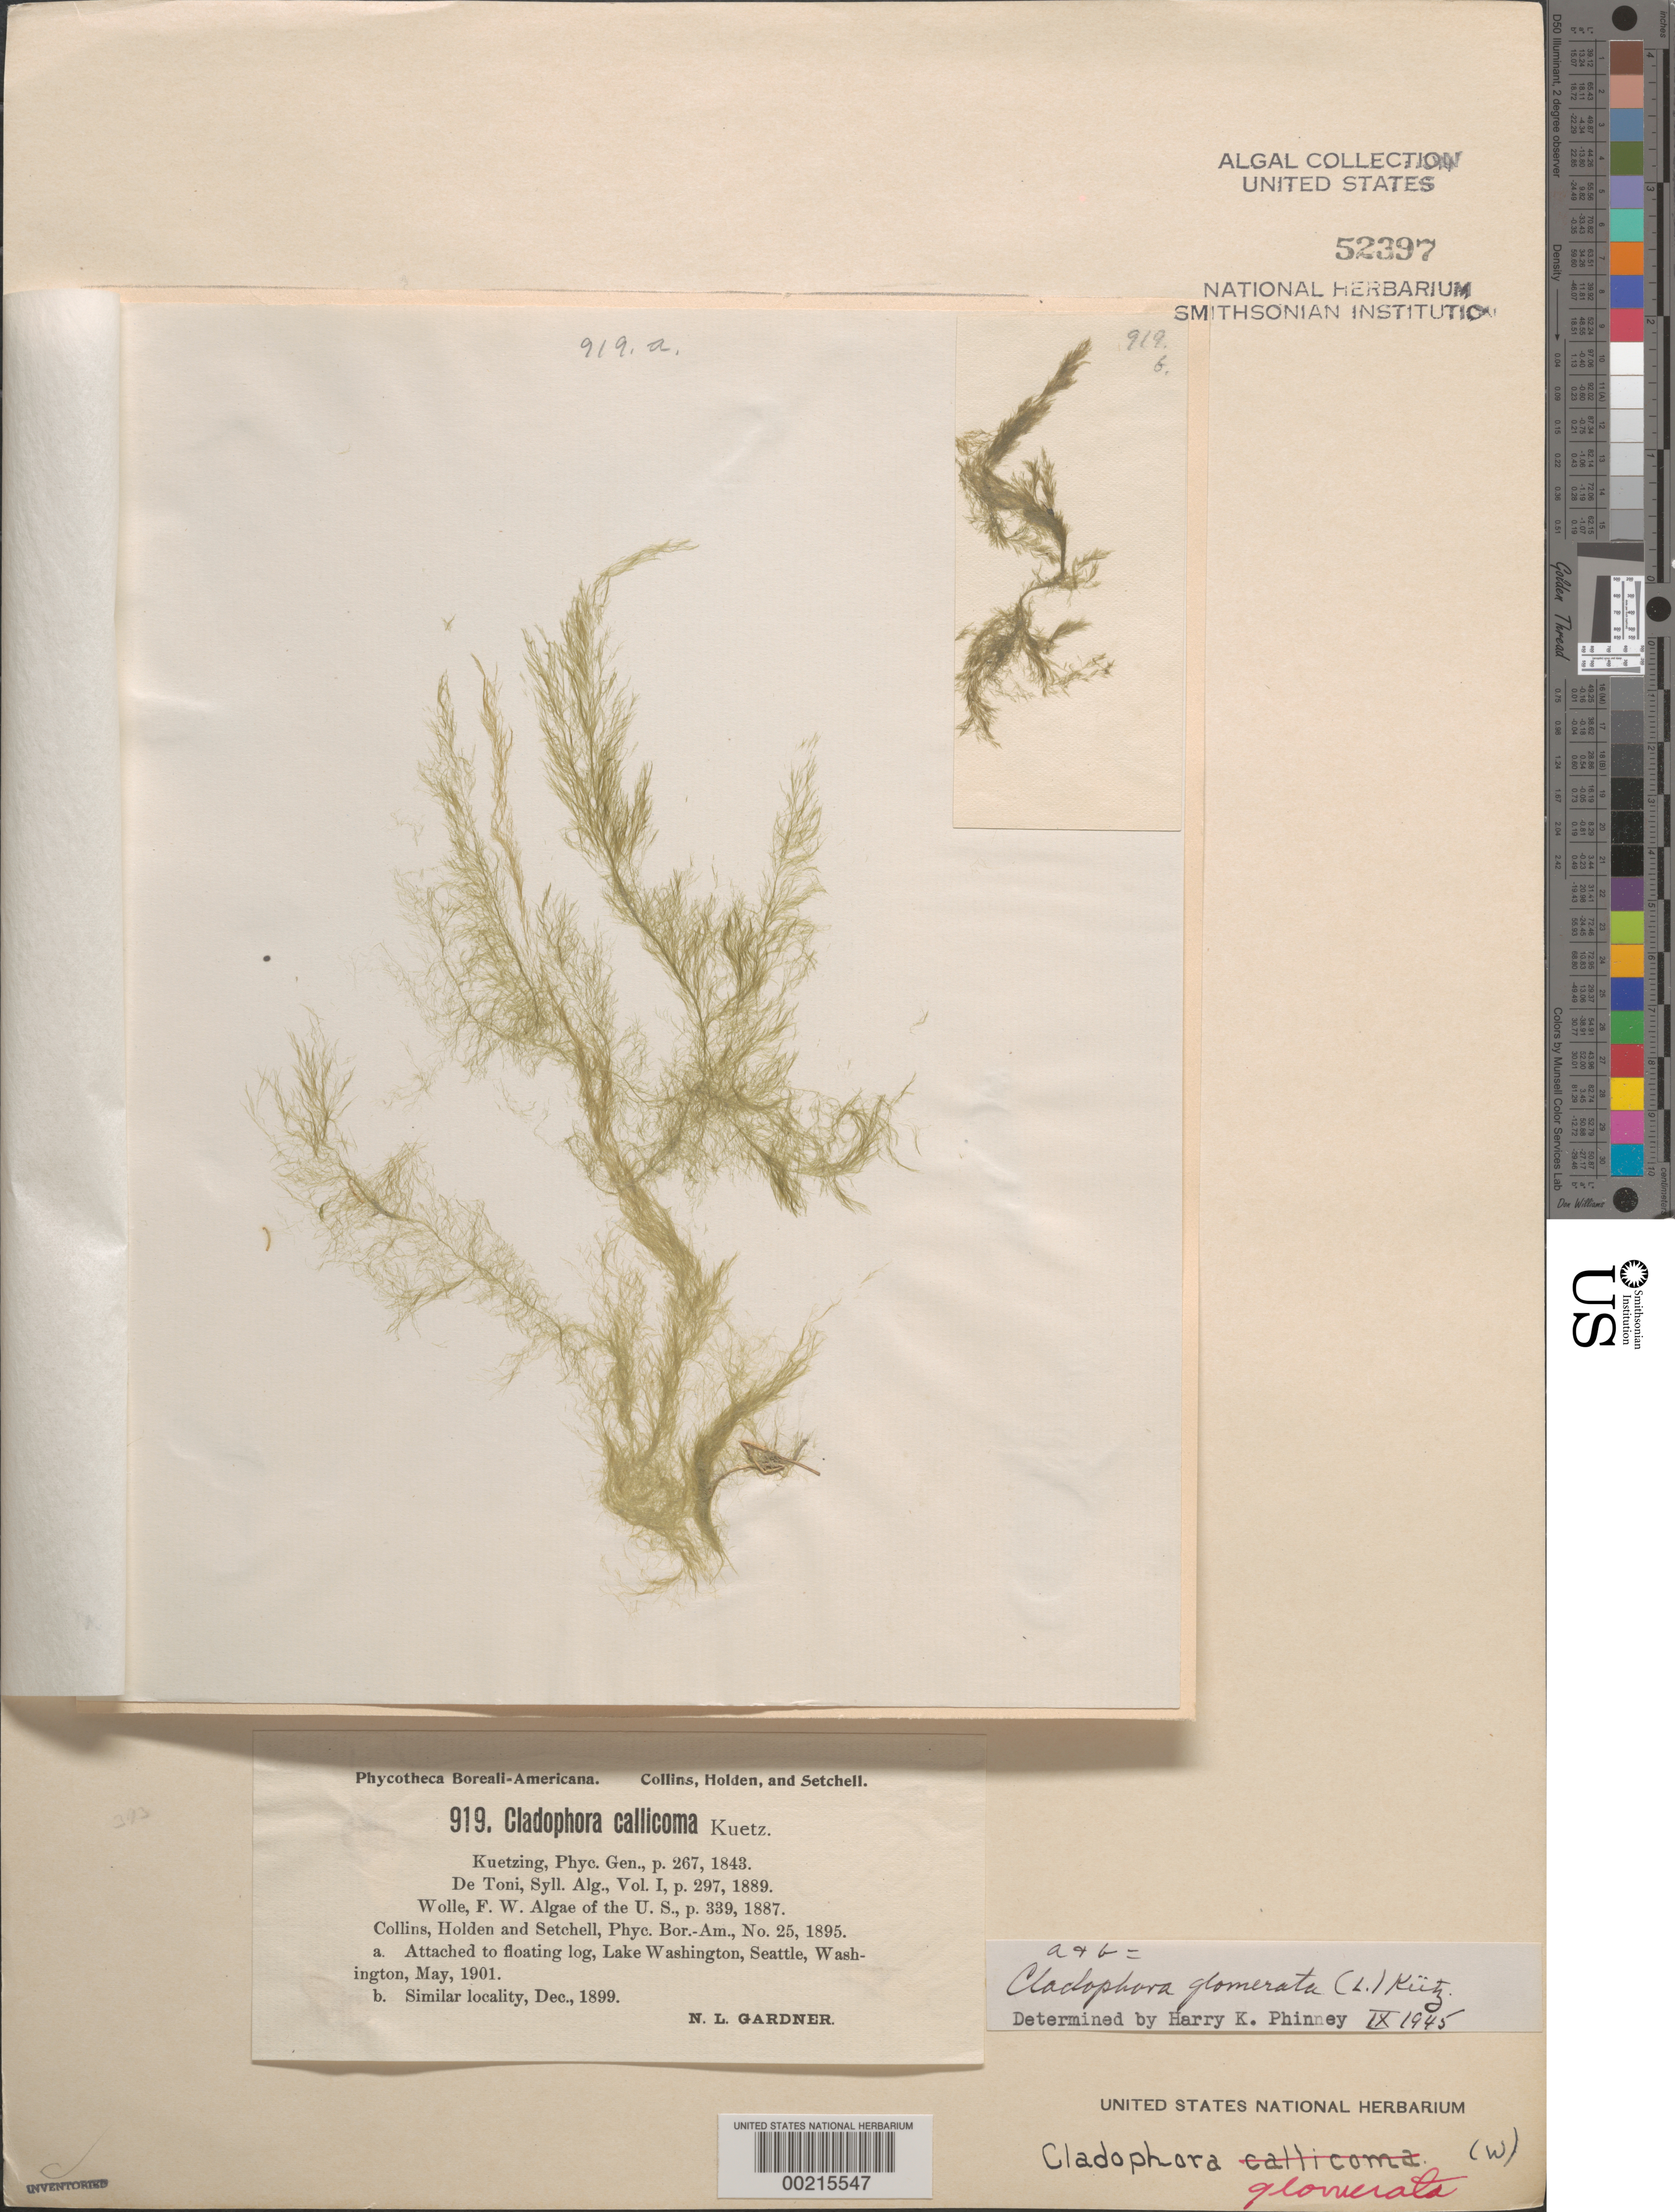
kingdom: Plantae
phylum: Chlorophyta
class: Ulvophyceae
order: Cladophorales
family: Cladophoraceae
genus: Cladophora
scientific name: Cladophora glomerata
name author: (L.) Kütz.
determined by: Phinney, H. K.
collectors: N. Gardner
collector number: PB-A 919A & PB-A 919B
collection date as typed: May 1901 AND -- Dec 1899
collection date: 1899-12,1901-05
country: United States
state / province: Washington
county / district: King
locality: Seattle, Lake Washington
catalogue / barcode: US 52397